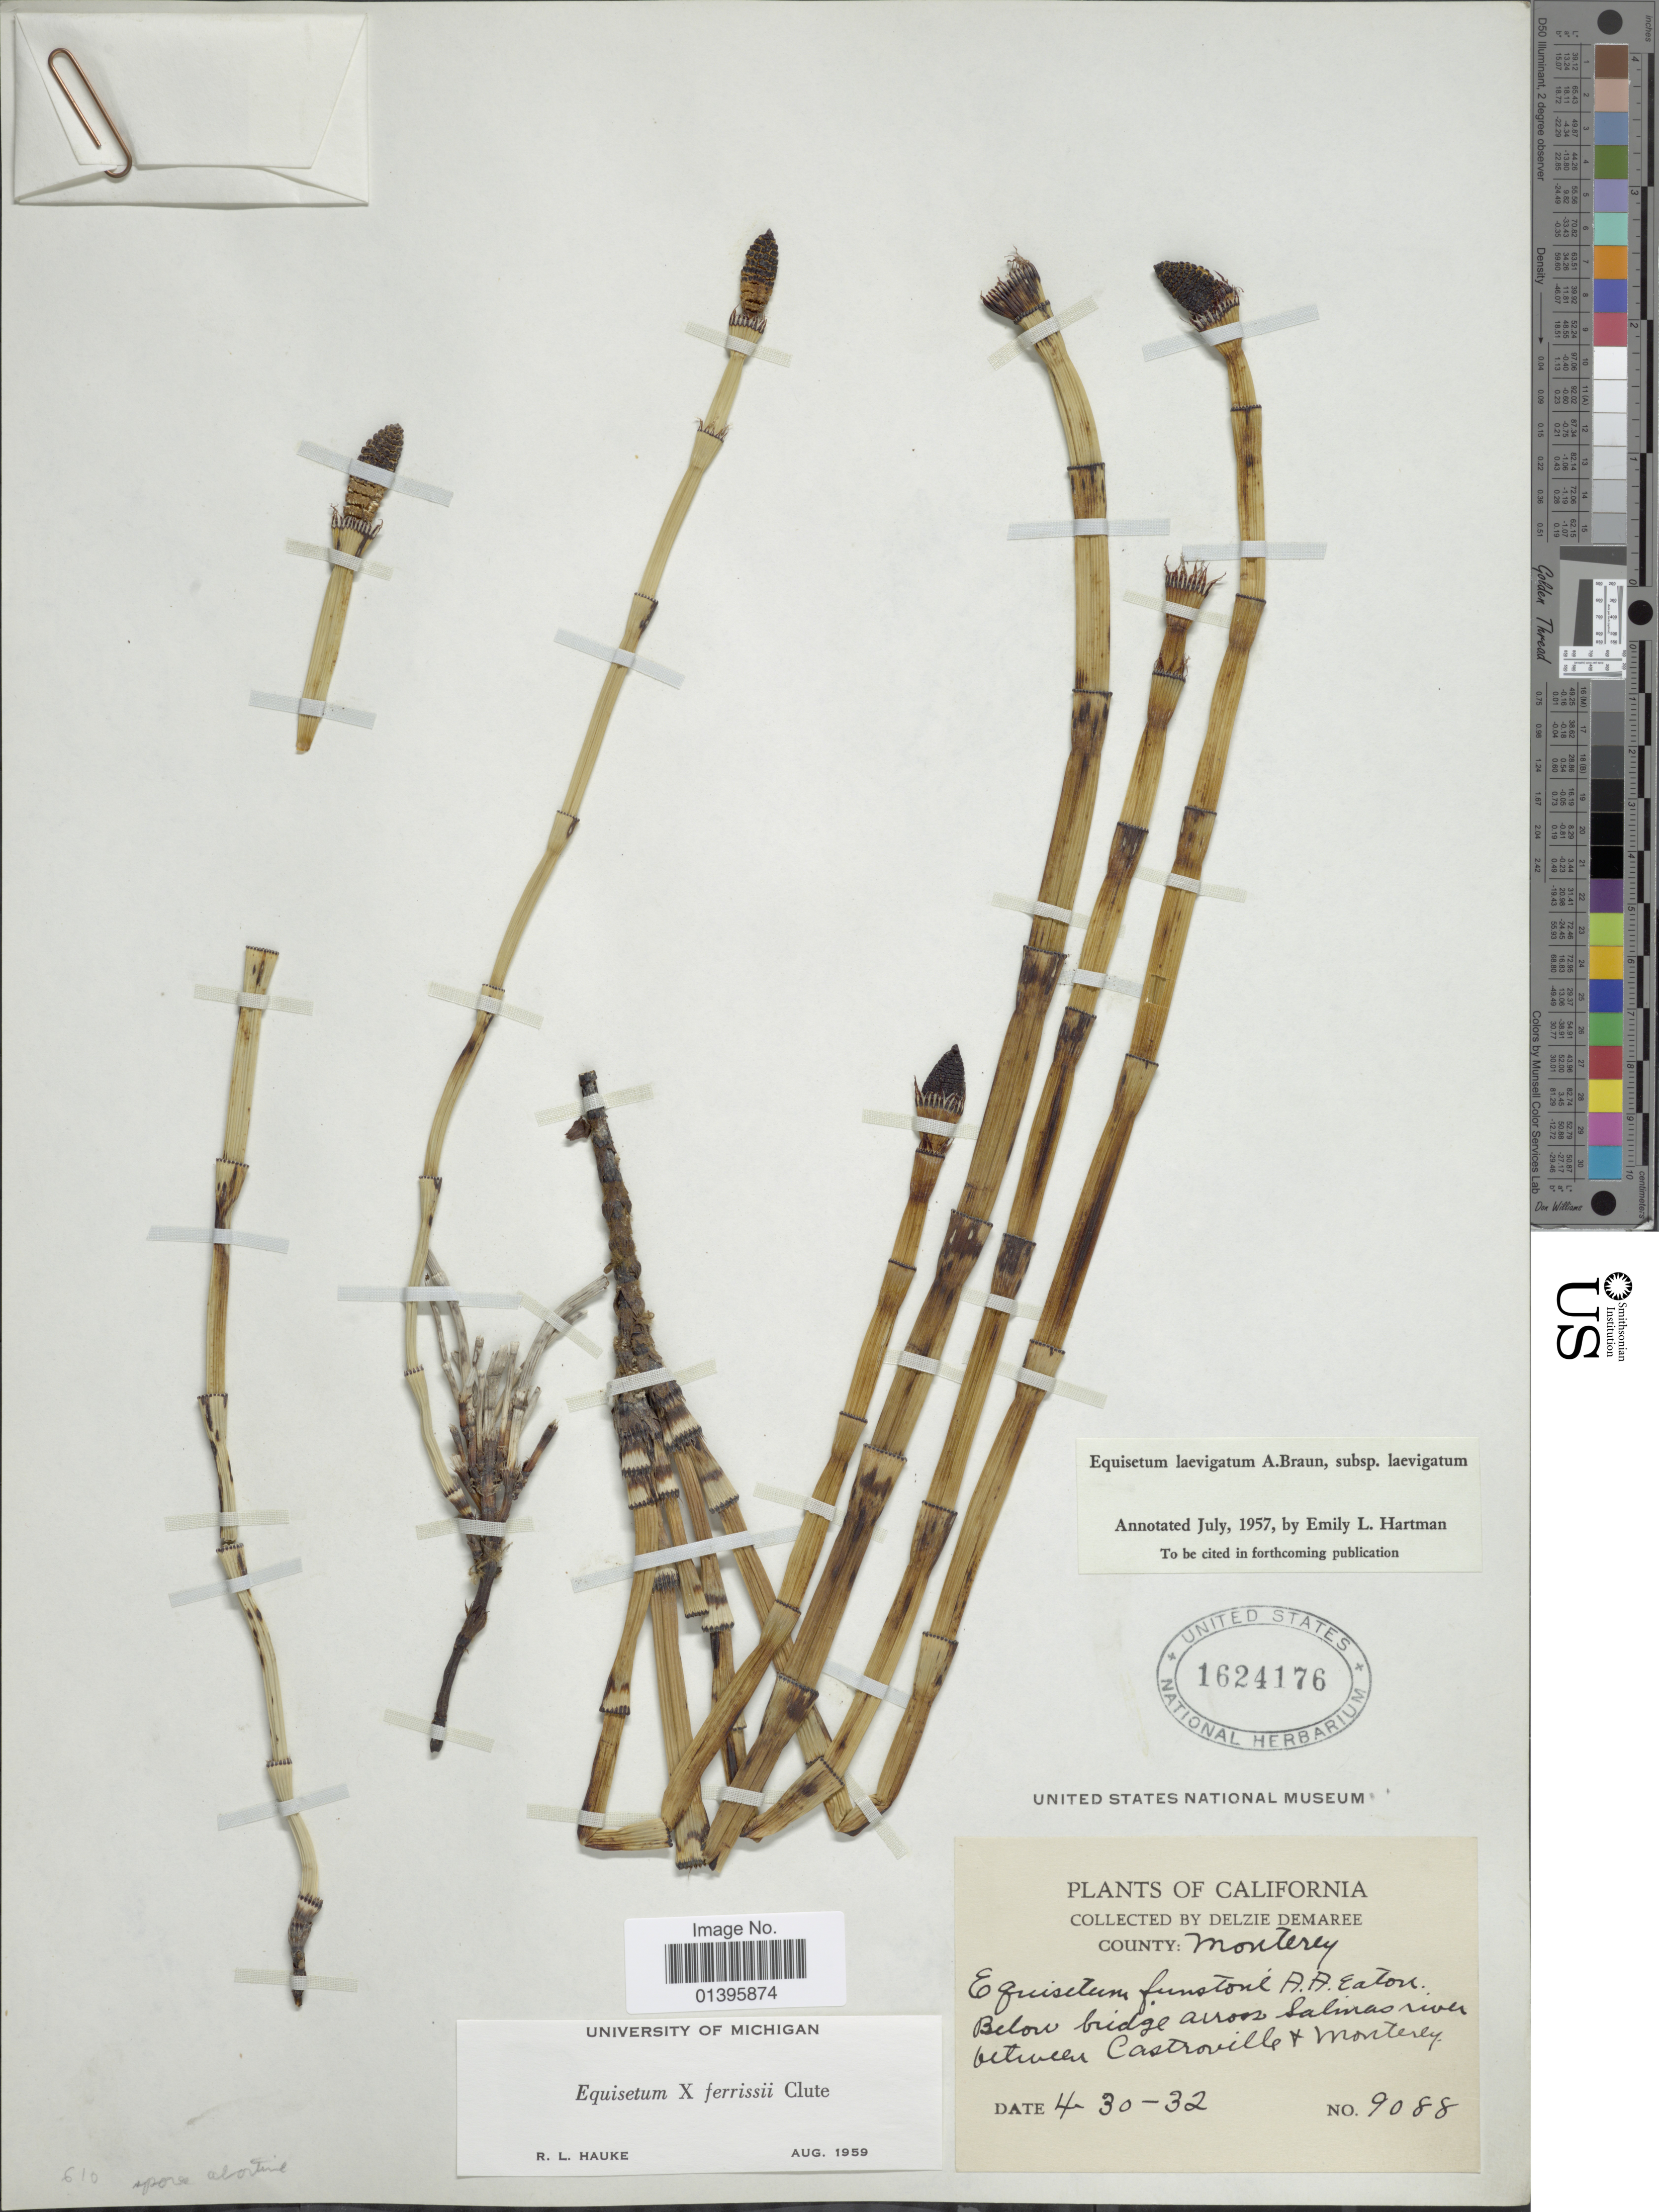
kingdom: Plantae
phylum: Tracheophyta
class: Polypodiopsida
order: Equisetales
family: Equisetaceae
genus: Equisetum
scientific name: Equisetum x ferrissii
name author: Clute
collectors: D. Demaree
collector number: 9088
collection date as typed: Transcribed d/m/y: 30/4/32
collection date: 1932-04-30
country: United States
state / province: California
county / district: Monterey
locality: County: Monterey. Below bridge across Salinas river between Castroville & Monterey.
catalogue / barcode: US 1624176